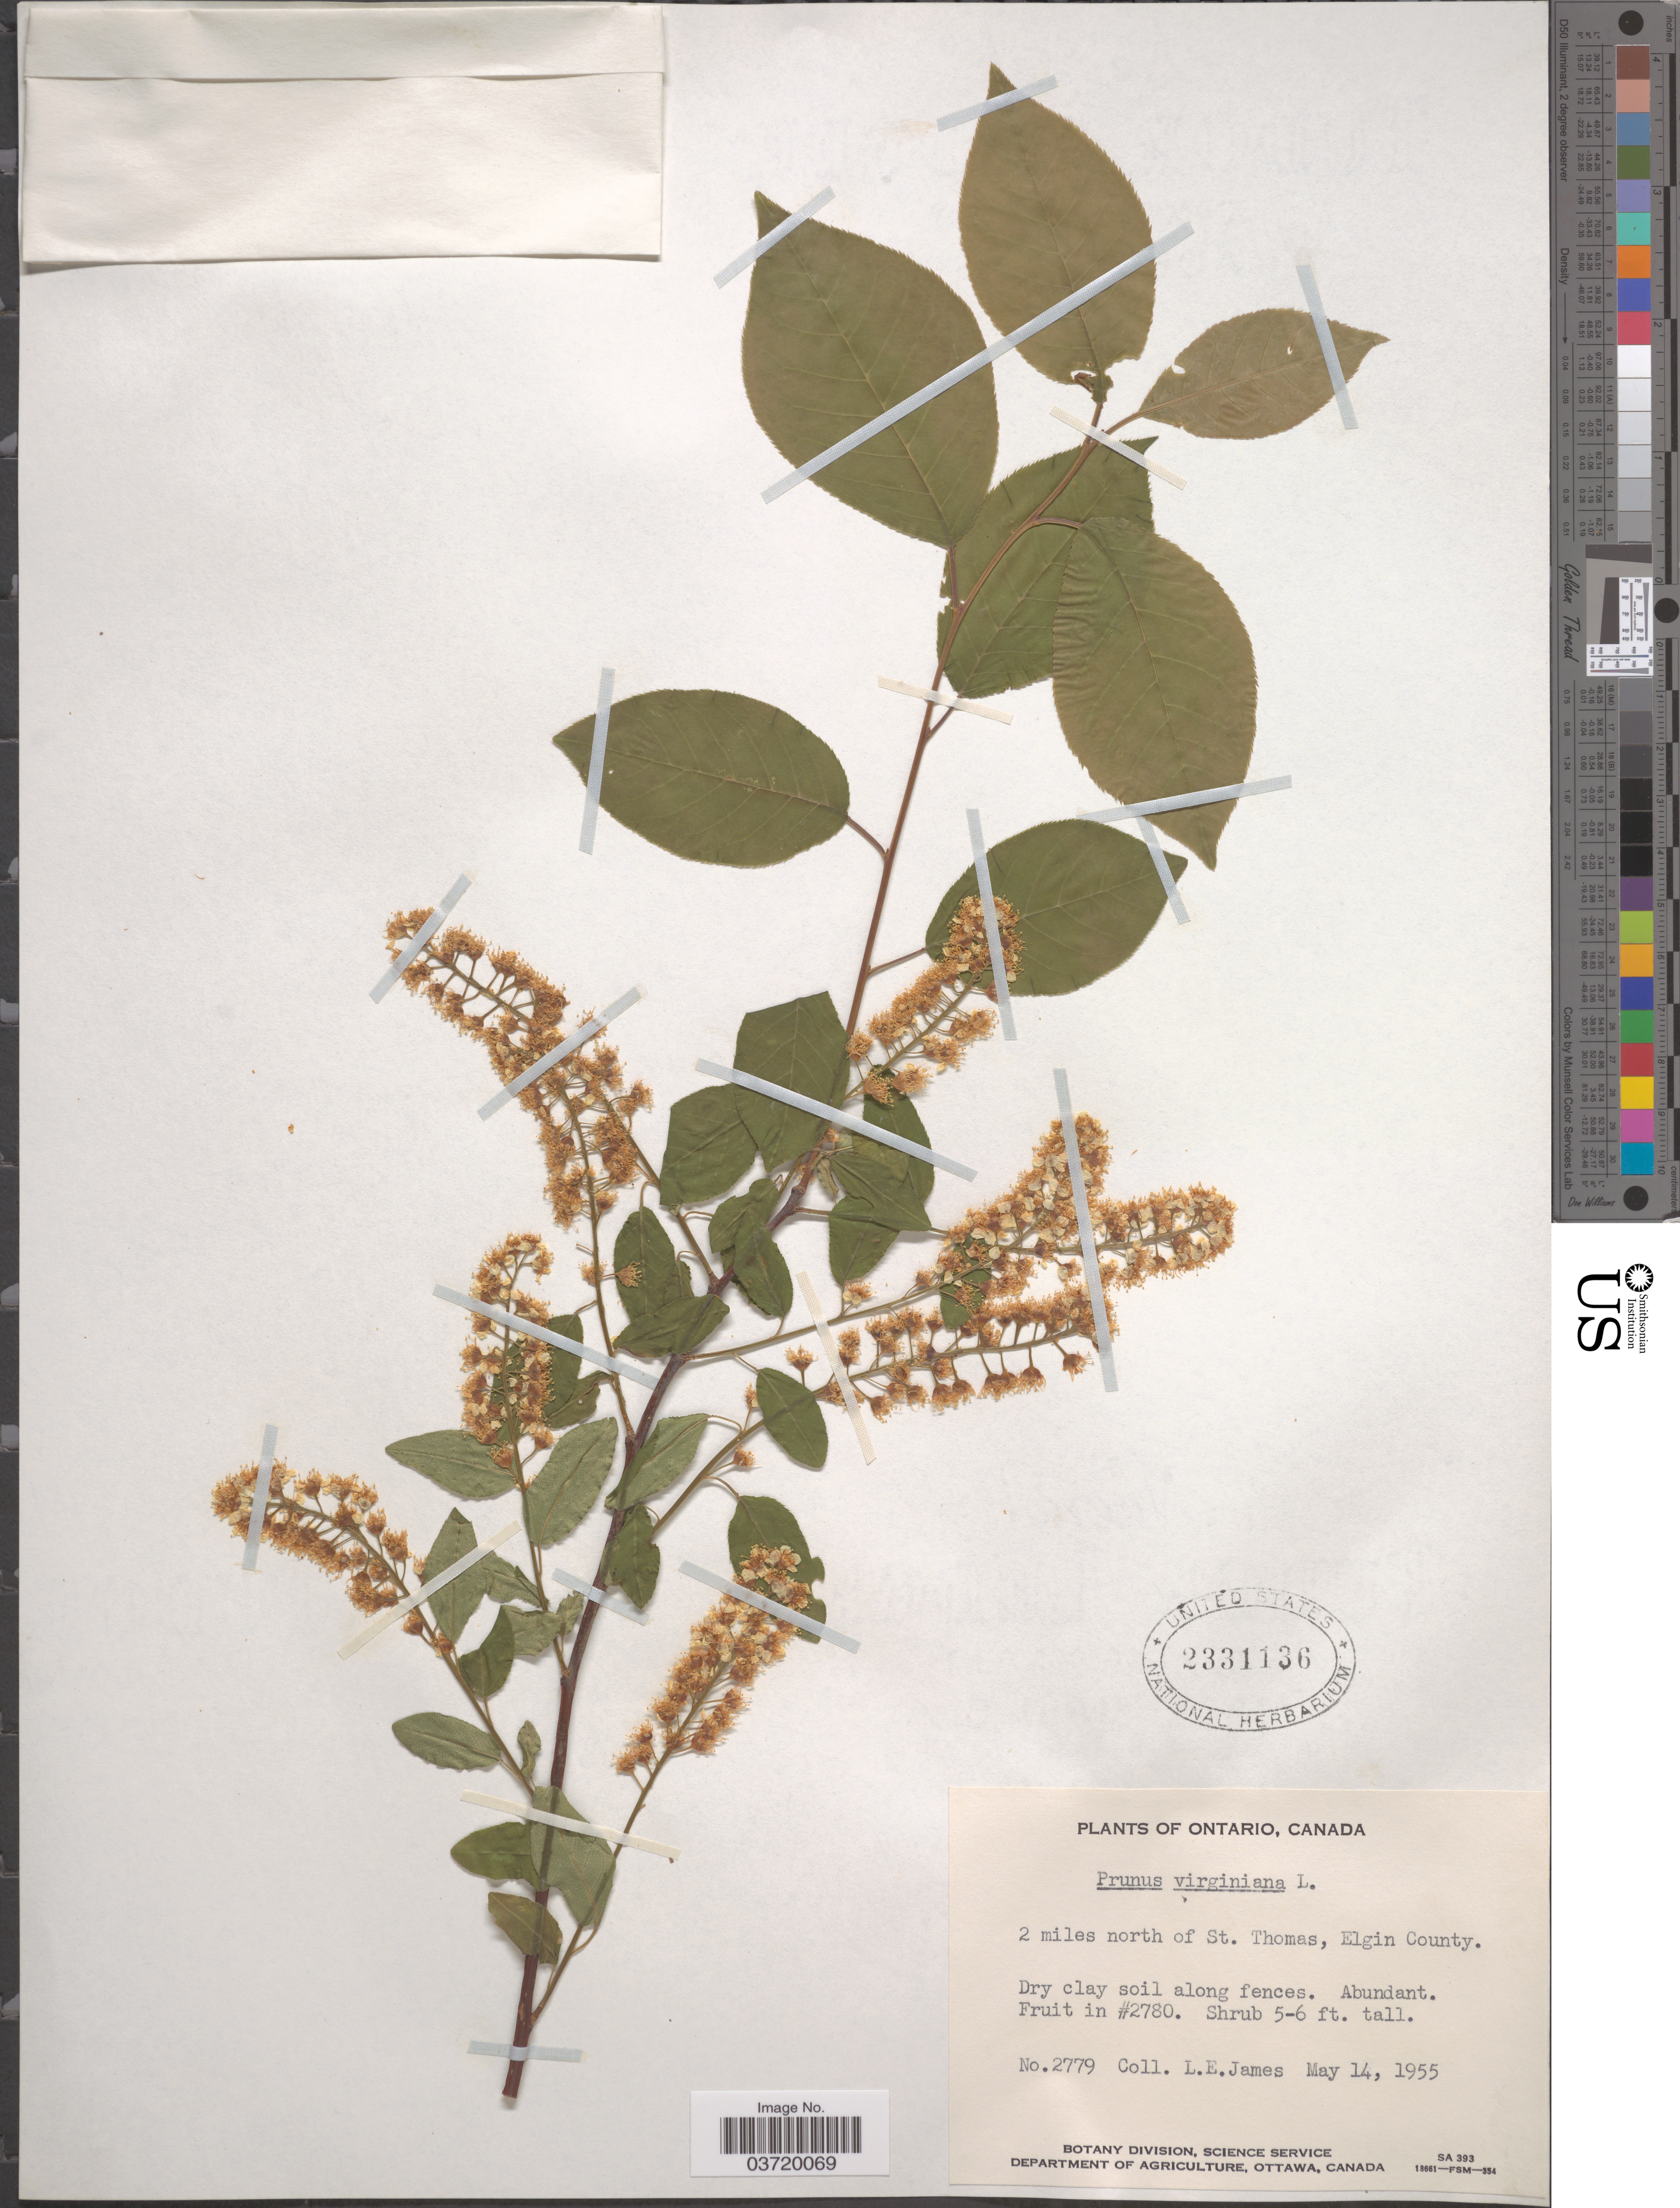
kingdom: Plantae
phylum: Tracheophyta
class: Magnoliopsida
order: Rosales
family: Rosaceae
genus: Prunus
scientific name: Prunus virginiana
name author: L.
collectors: L. E. James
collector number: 2779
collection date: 1955-05-14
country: Canada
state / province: Ontario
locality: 2 miles north of St. Thomas, Elgin County.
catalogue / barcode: US 2331136